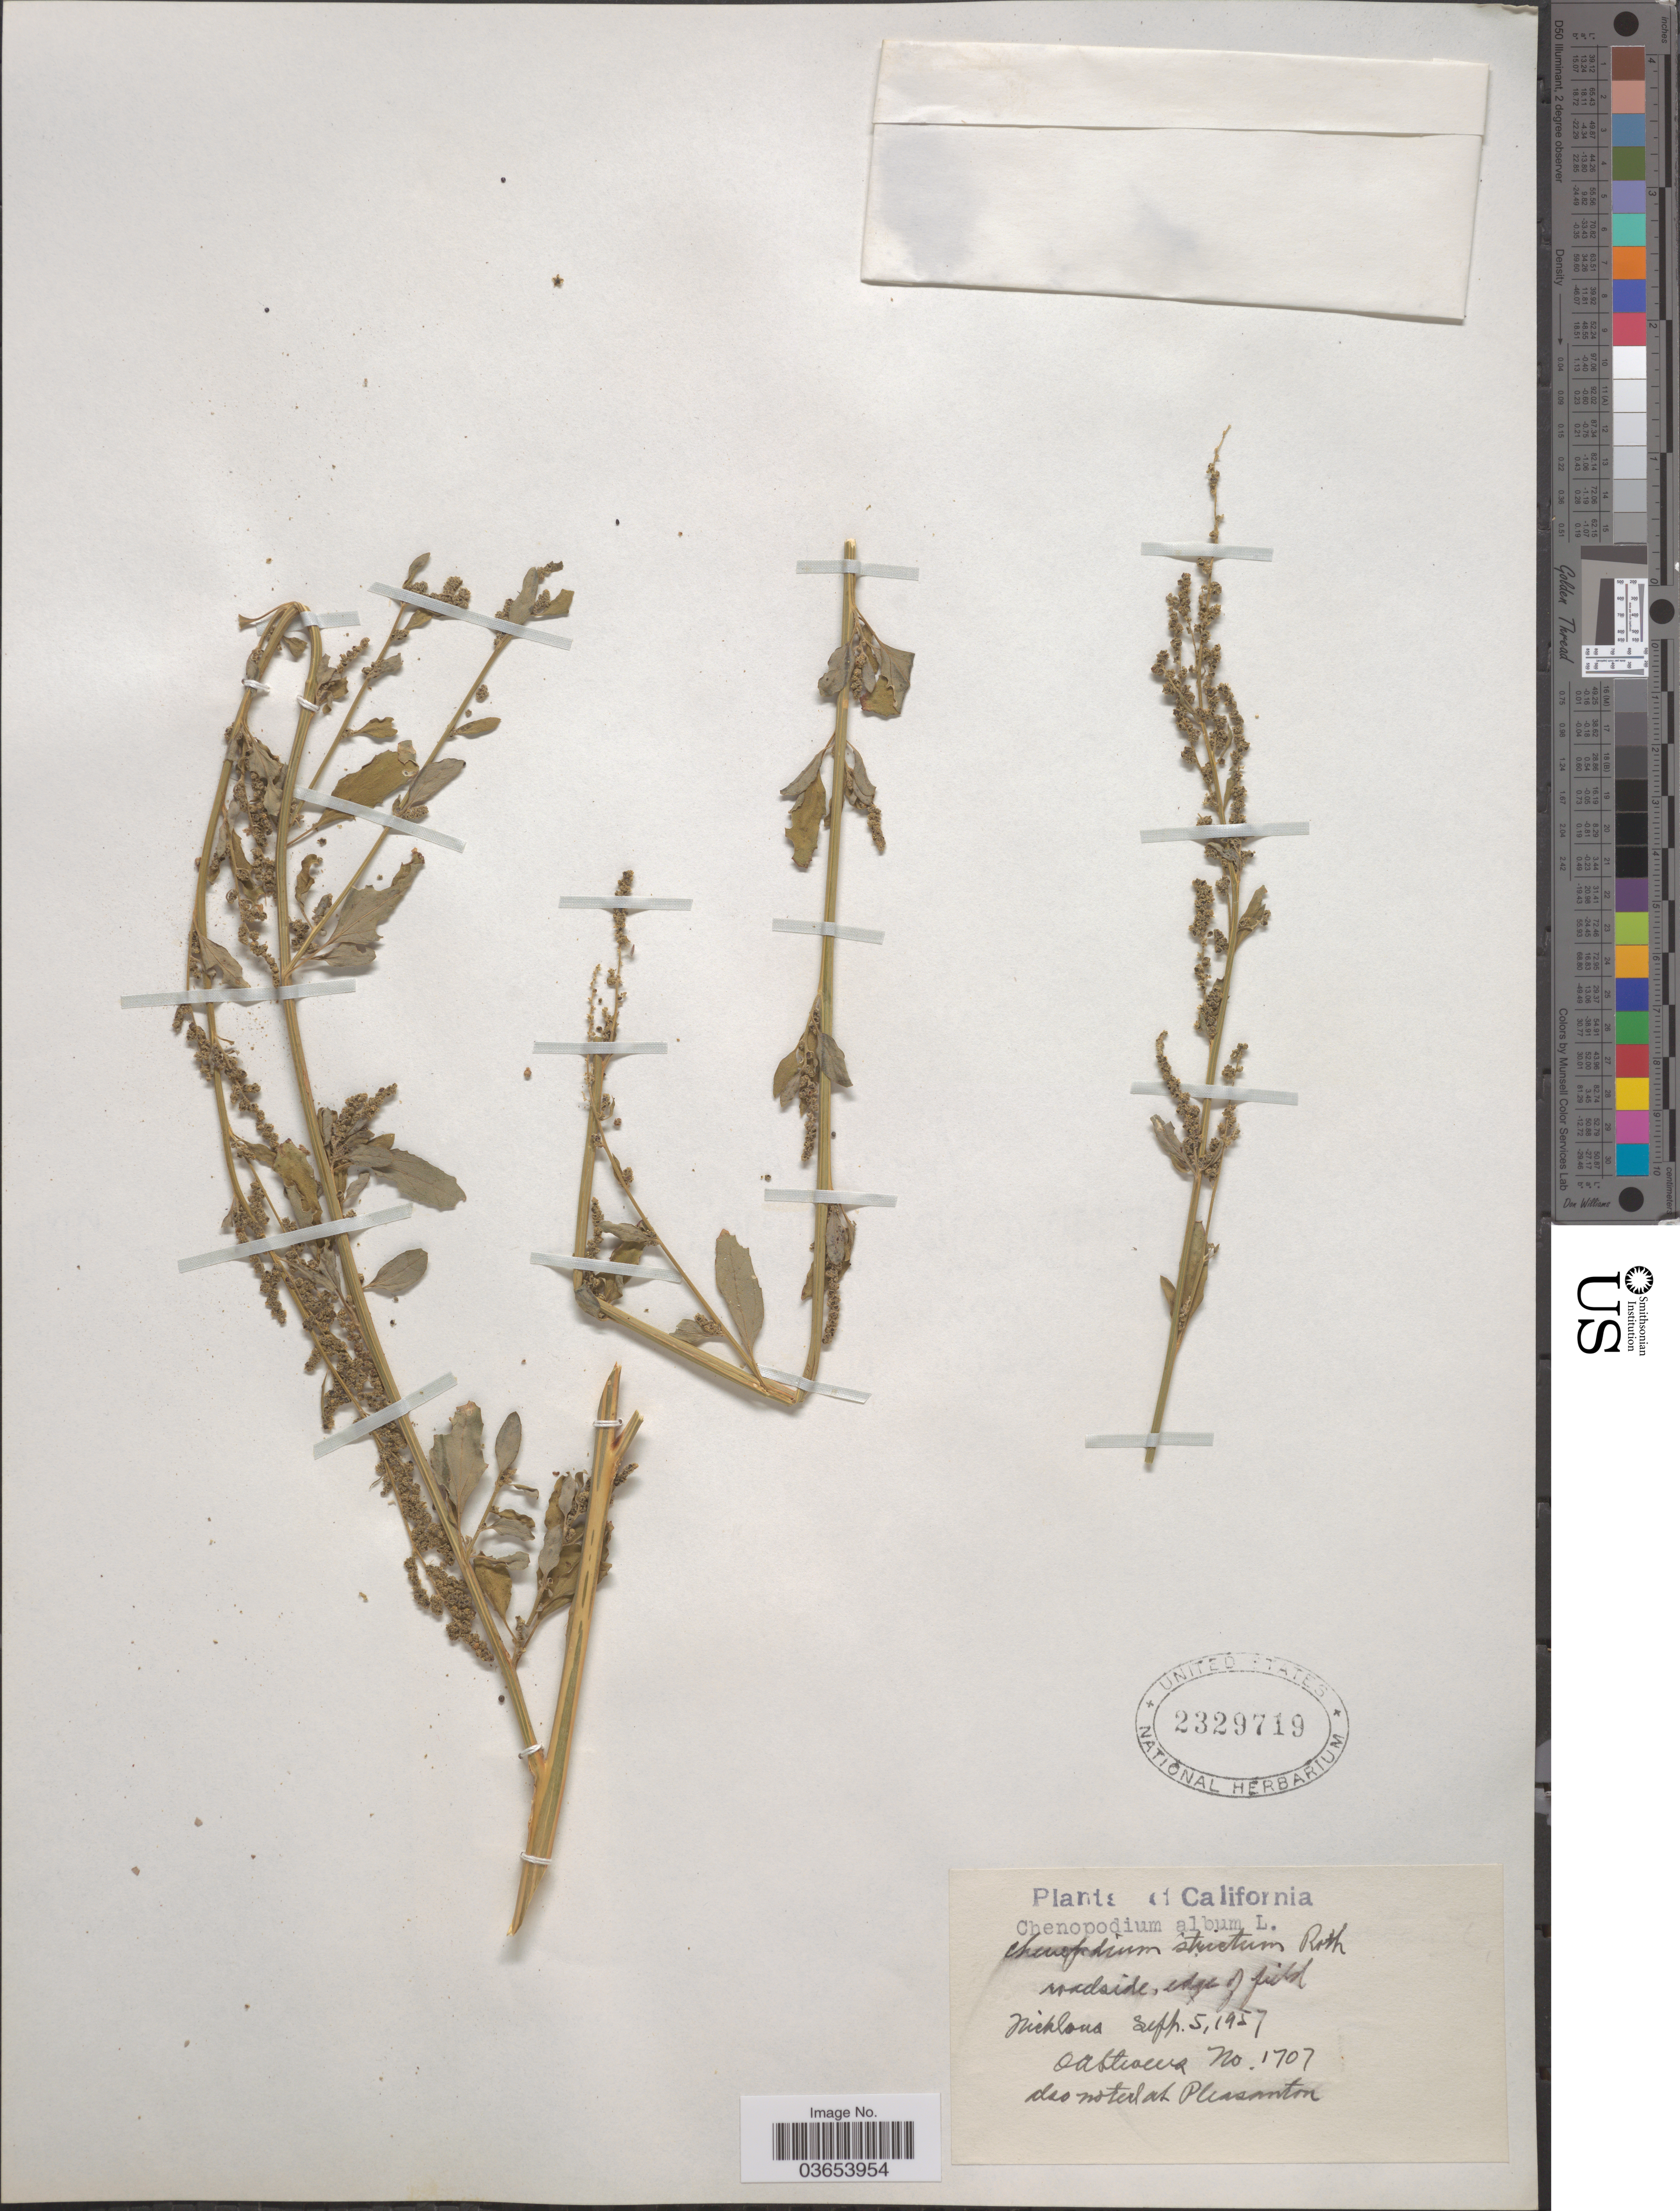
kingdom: Plantae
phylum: Tracheophyta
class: Magnoliopsida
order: Caryophyllales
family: Amaranthaceae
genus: Chenopodium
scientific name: Chenopodium striatum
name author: (Krasan) Murr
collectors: O. A. Stevens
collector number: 1707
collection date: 1957-09-05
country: United States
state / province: California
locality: Roadside, edge of field. Nicklaus.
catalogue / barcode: US 2329719